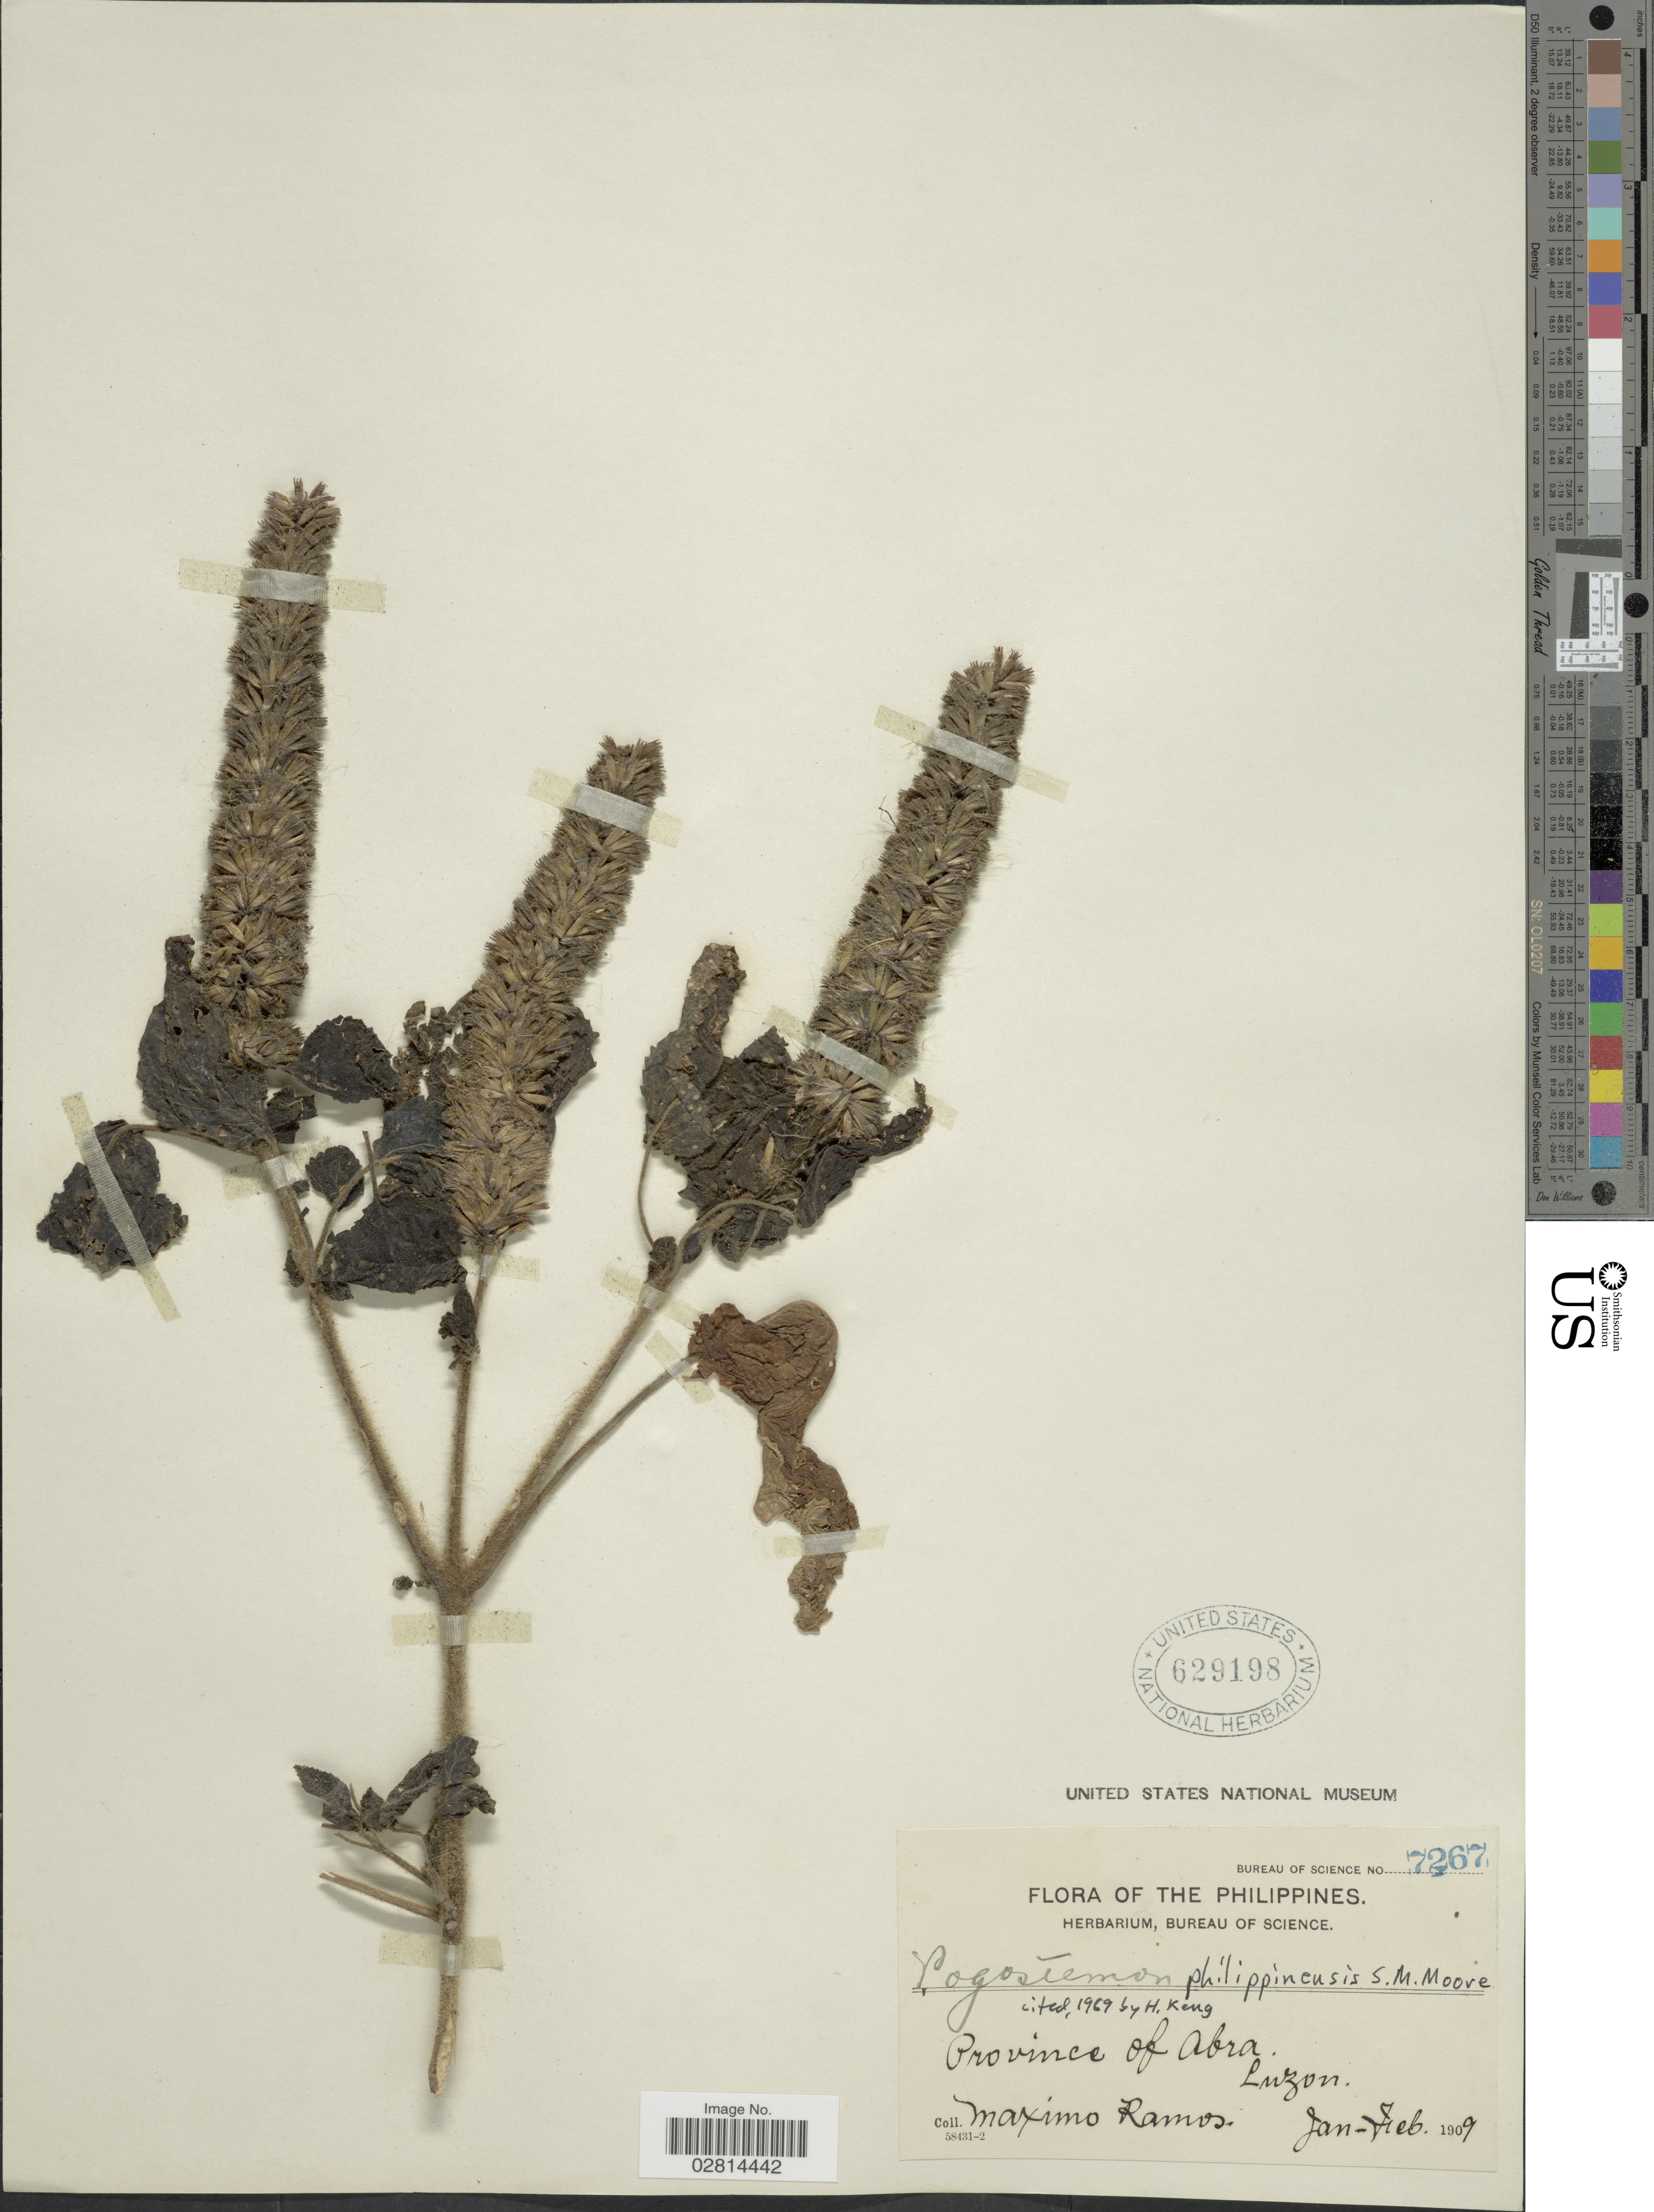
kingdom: Plantae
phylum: Tracheophyta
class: Magnoliopsida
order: Lamiales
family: Lamiaceae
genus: Pogostemon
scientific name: Pogostemon philippinensis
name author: S. Moore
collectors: M. Ramos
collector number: Bureau of Science 7267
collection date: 1909-01/1909-02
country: Philippines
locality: Province of Abra. Luzon.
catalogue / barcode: US 629198